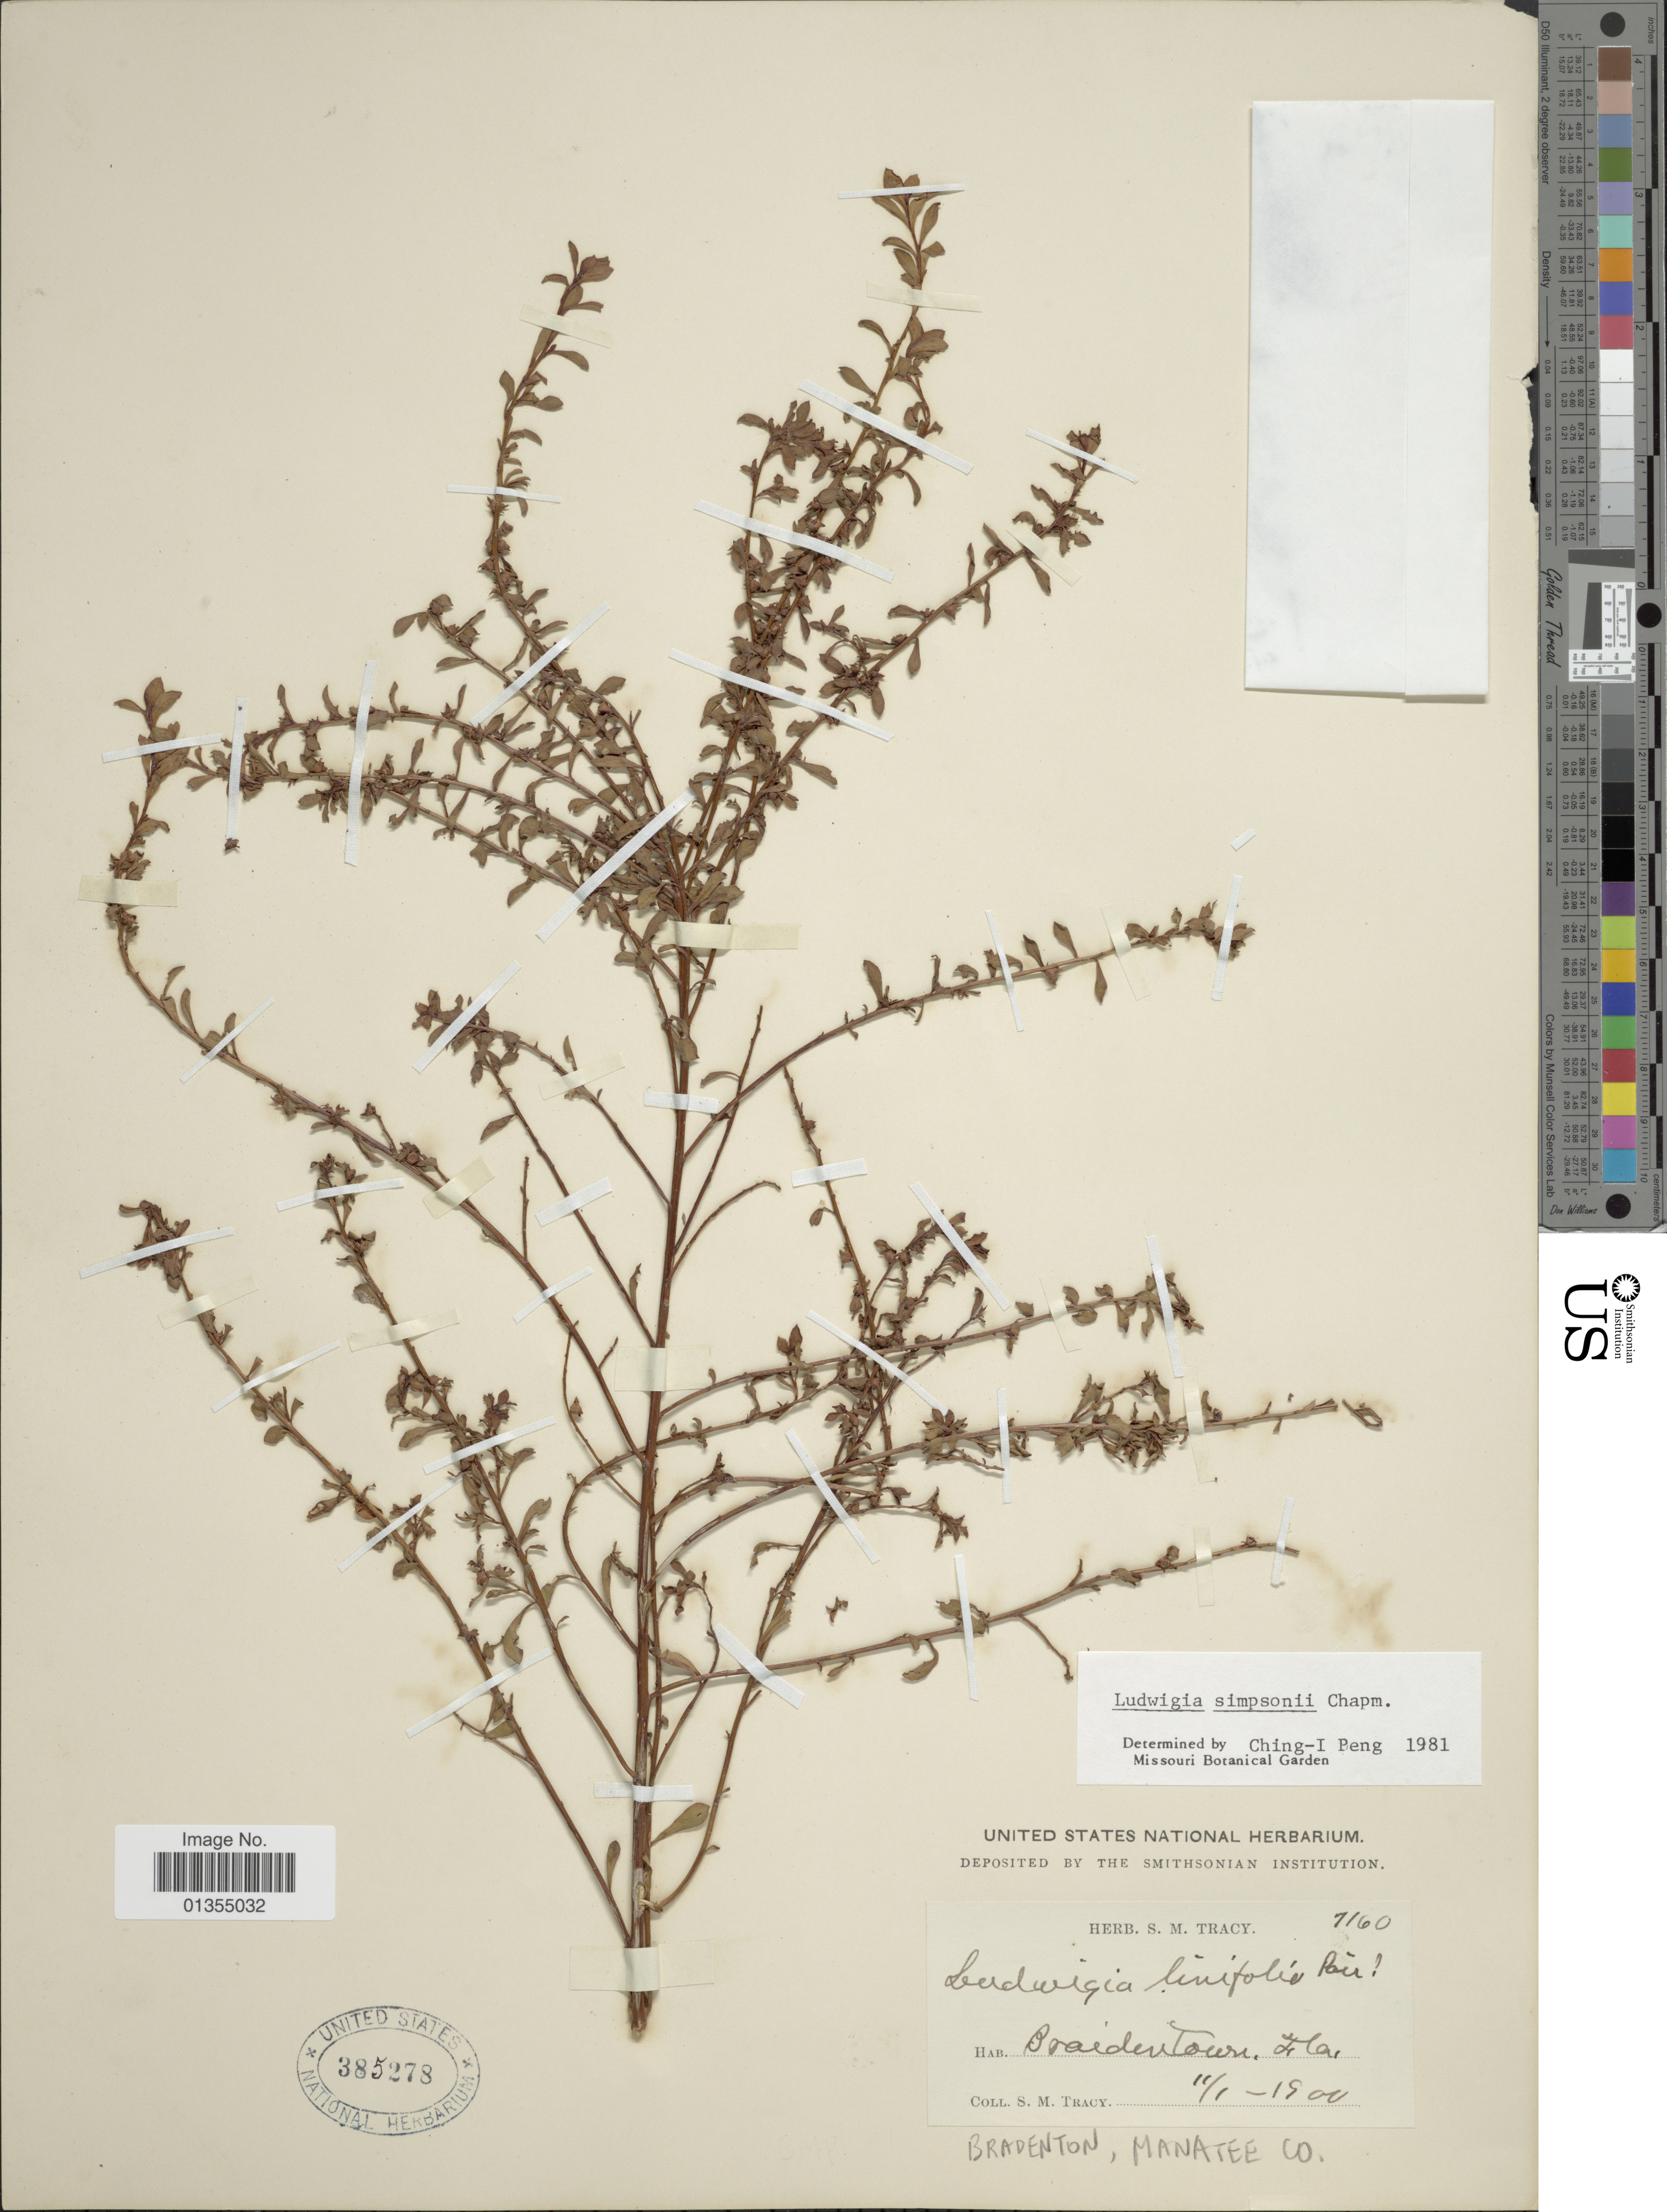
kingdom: Plantae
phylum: Tracheophyta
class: Magnoliopsida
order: Myrtales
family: Onagraceae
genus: Ludwigia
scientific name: Ludwigia simpsonii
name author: Chapm.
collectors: S. M. Tracy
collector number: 7160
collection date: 1900-01-11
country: United States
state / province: Florida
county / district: Manatee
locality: Braidentown, Bradenton, Manatee Co.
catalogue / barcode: US 385278